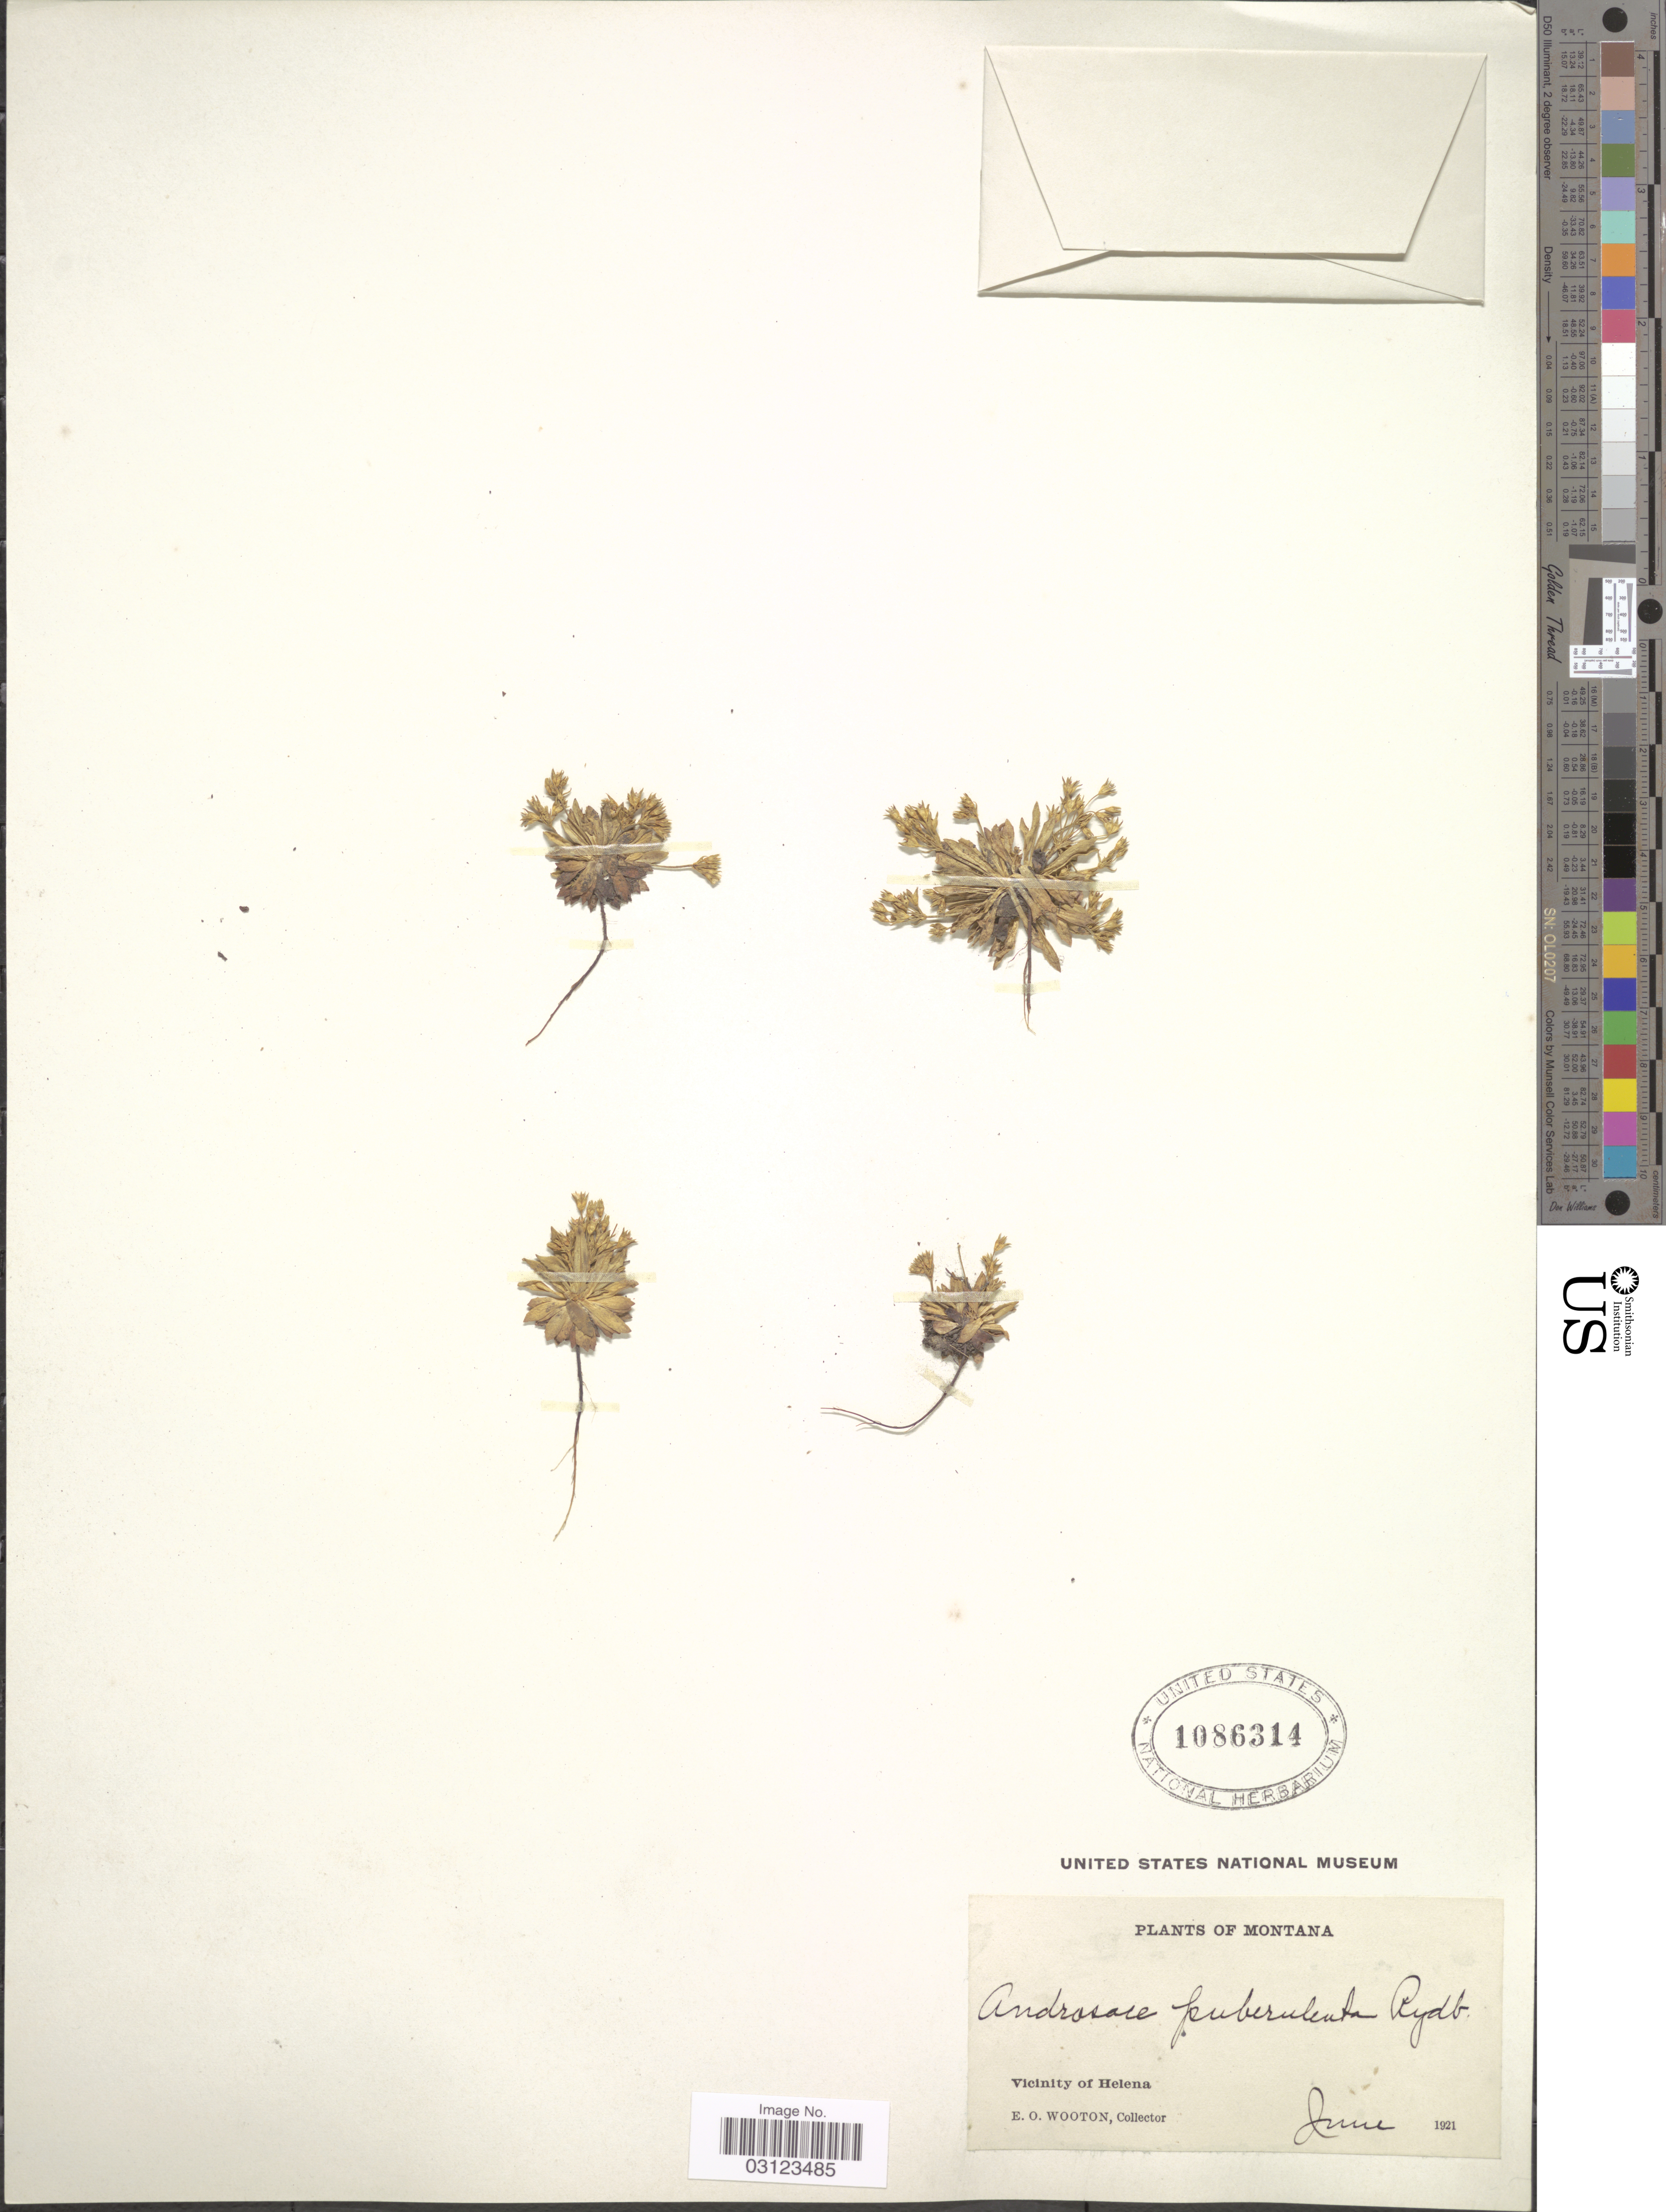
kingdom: Plantae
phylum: Tracheophyta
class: Magnoliopsida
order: Ericales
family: Primulaceae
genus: Androsace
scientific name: Androsace septentrionalis var. puberulenta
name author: (Rydb.) R. Knuth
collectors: E. O. Wooton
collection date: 1921-06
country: United States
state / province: Montana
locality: Vicinity of Helena.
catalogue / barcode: US 1086314